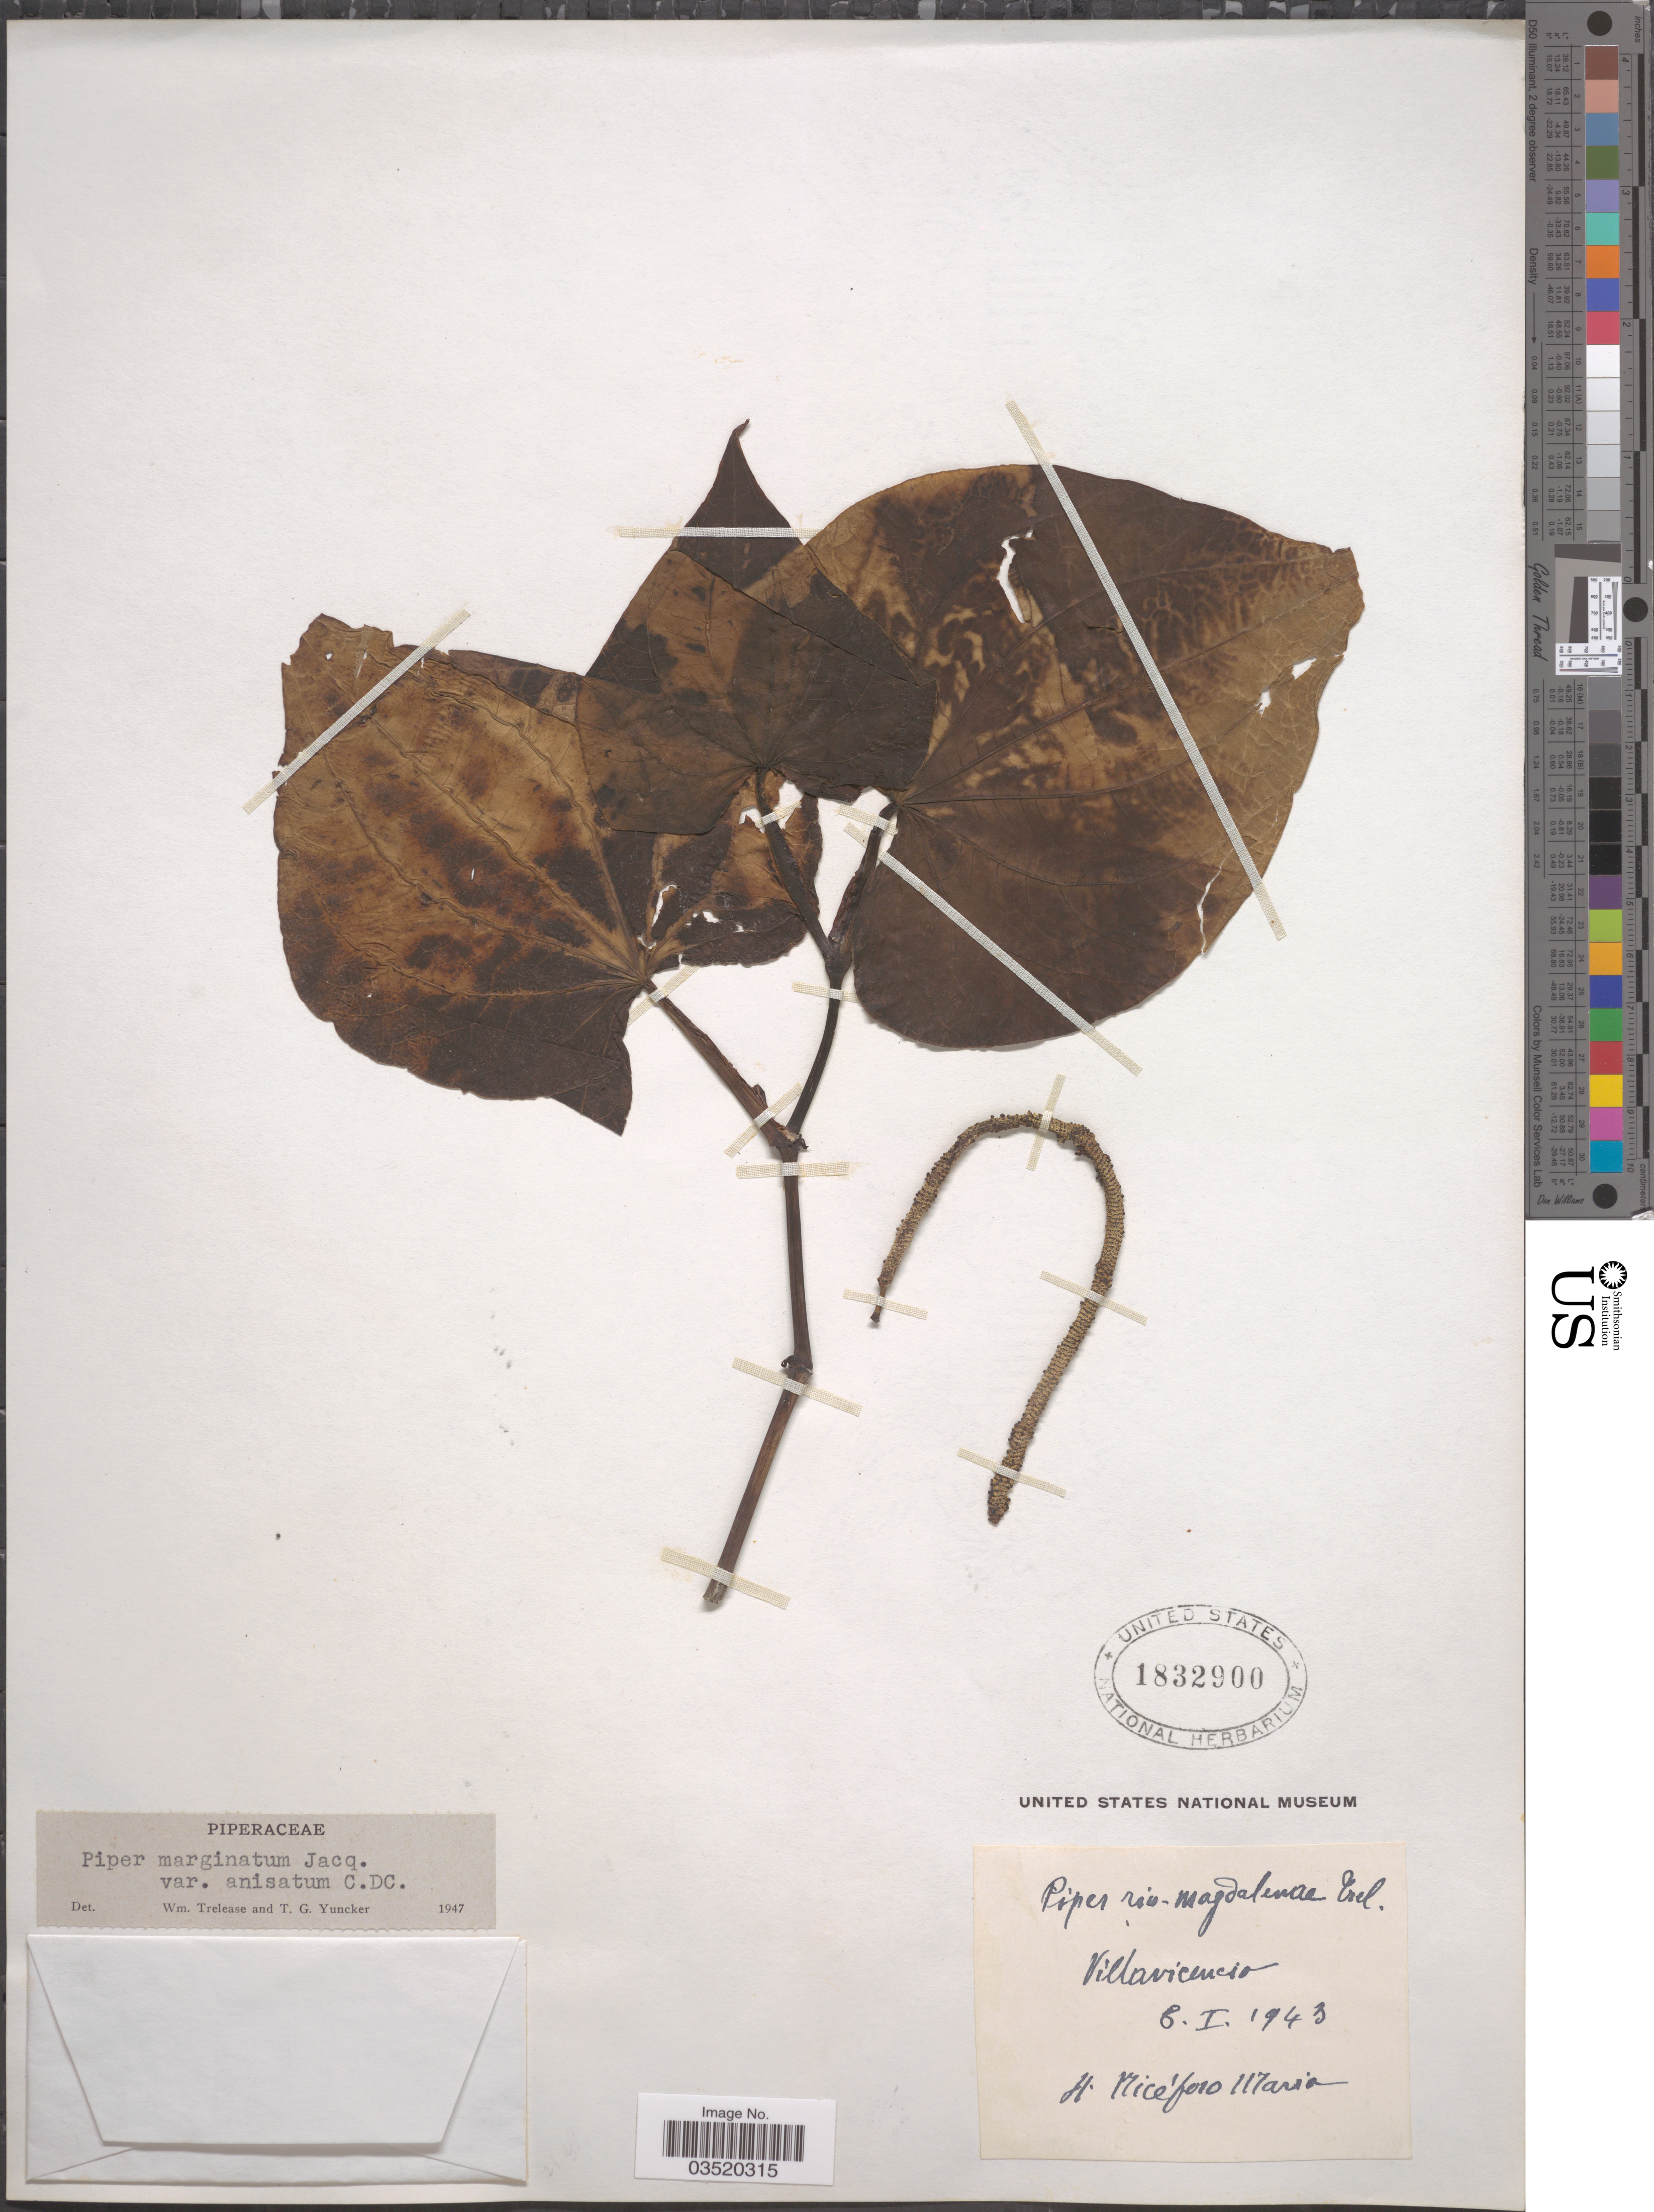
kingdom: Plantae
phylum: Tracheophyta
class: Magnoliopsida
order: Piperales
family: Piperaceae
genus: Piper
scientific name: Piper marginatum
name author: Jacq.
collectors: M. Niceforo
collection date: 1943-01-08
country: Colombia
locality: Villavicencio.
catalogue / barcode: US 1832900